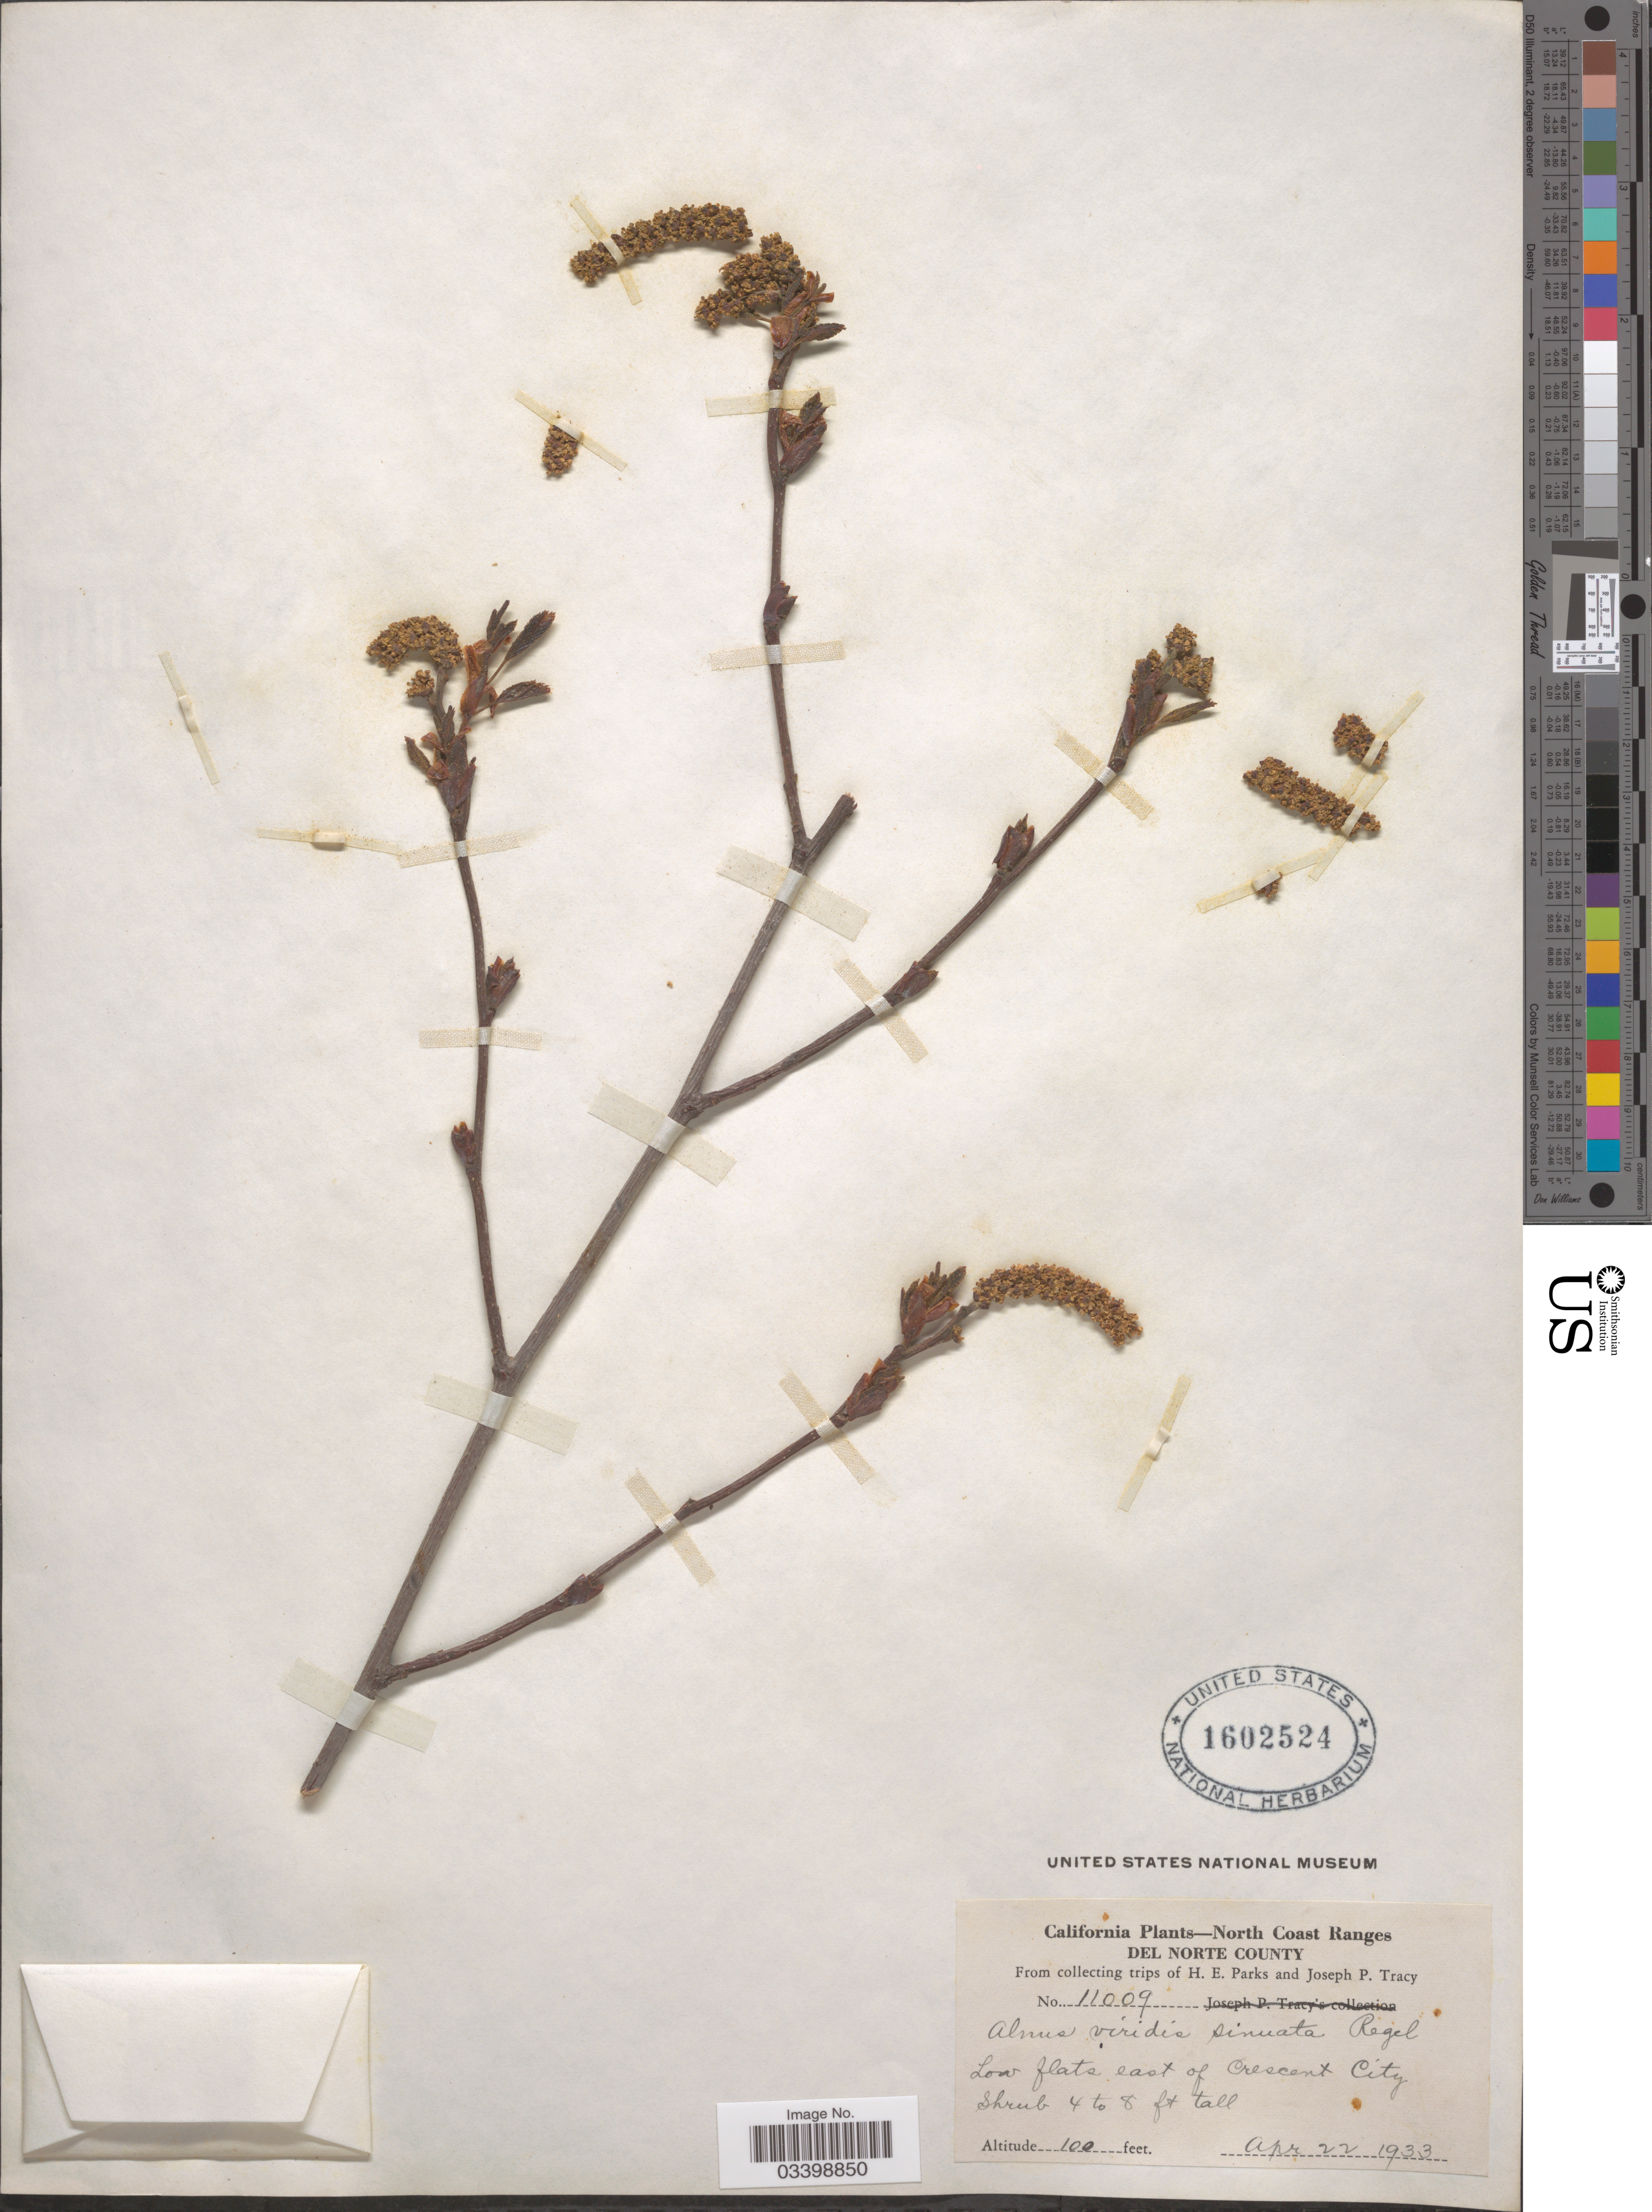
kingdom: Plantae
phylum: Tracheophyta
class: Magnoliopsida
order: Fagales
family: Betulaceae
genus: Alnus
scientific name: Alnus viridis subsp. sinuata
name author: Regel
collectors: H. E. Parks & J. Tracy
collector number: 11009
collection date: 1933-04-22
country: United States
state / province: California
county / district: Del Norte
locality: North Coast Ranges. Del Norte County. Low flats east of Crescent City.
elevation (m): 30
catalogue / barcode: US 1602524